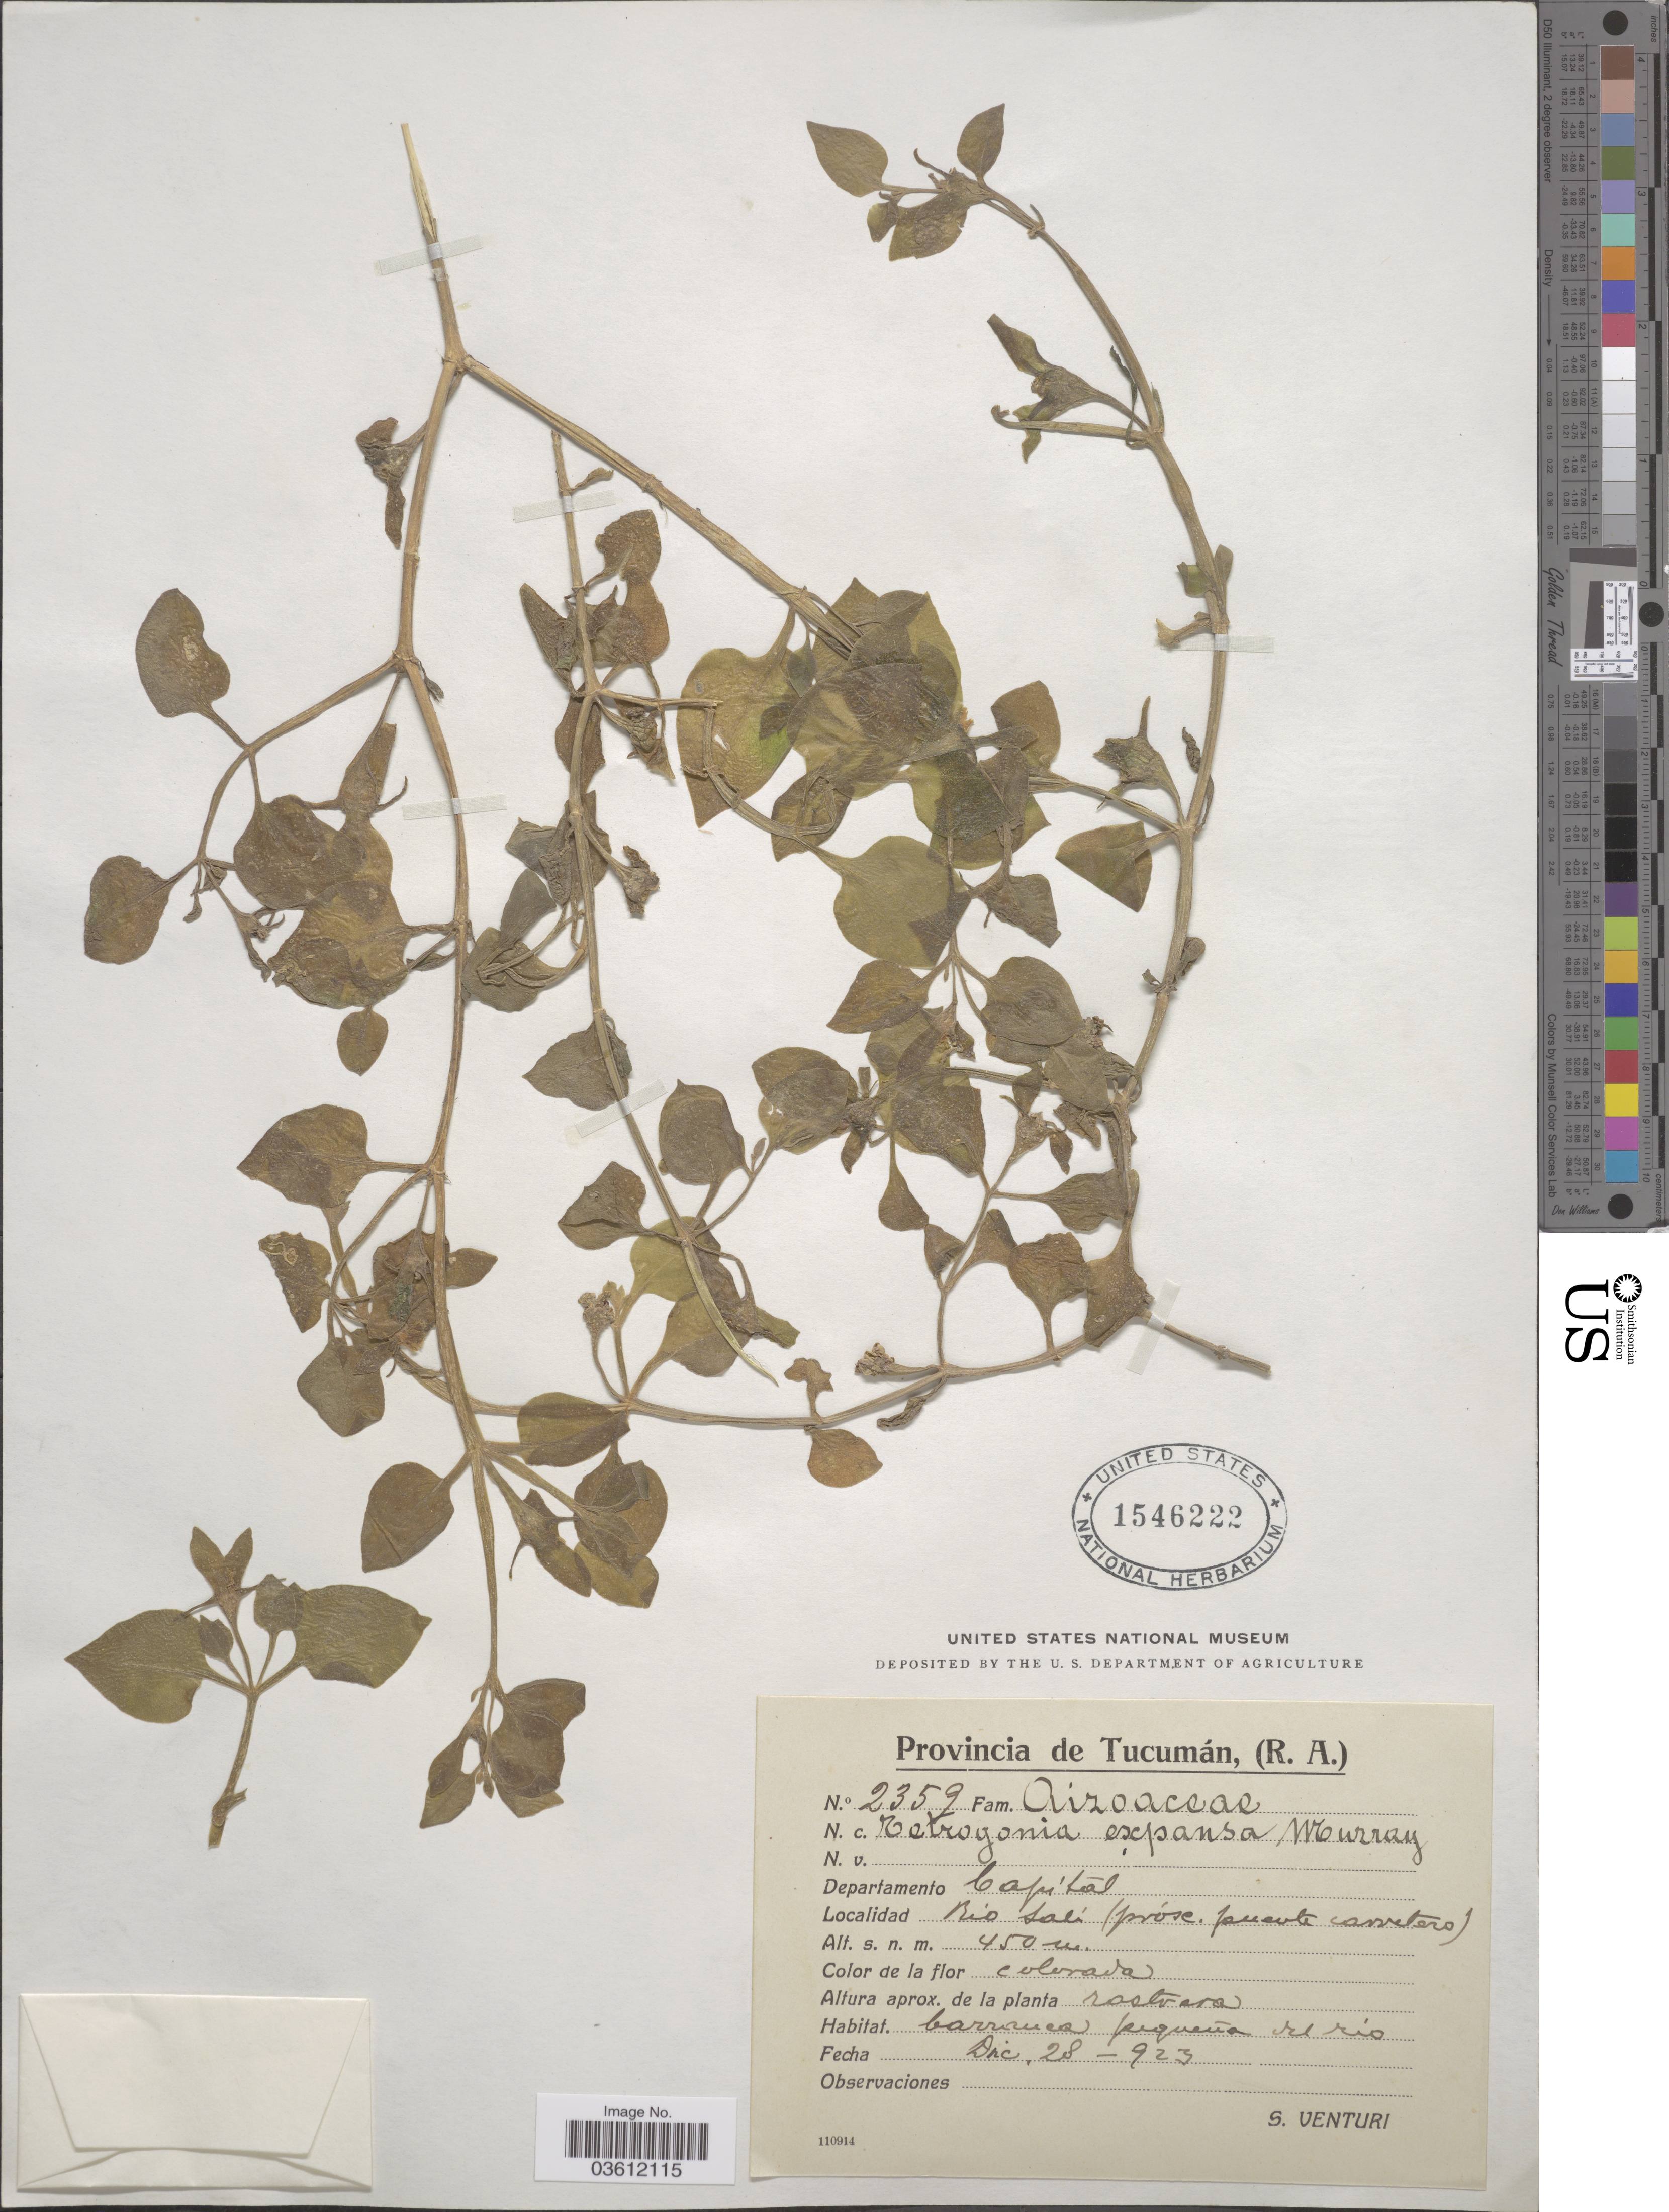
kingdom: Plantae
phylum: Tracheophyta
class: Magnoliopsida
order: Caryophyllales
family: Aizoaceae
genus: Tetragonia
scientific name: Tetragonia expansa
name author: Murr.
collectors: S. Venturi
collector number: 2359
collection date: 1923-12-28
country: Argentina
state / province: Tucuman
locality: Departamento Capital. Rio Salí (próx. puerte carvetero).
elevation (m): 450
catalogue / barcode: US 1546222